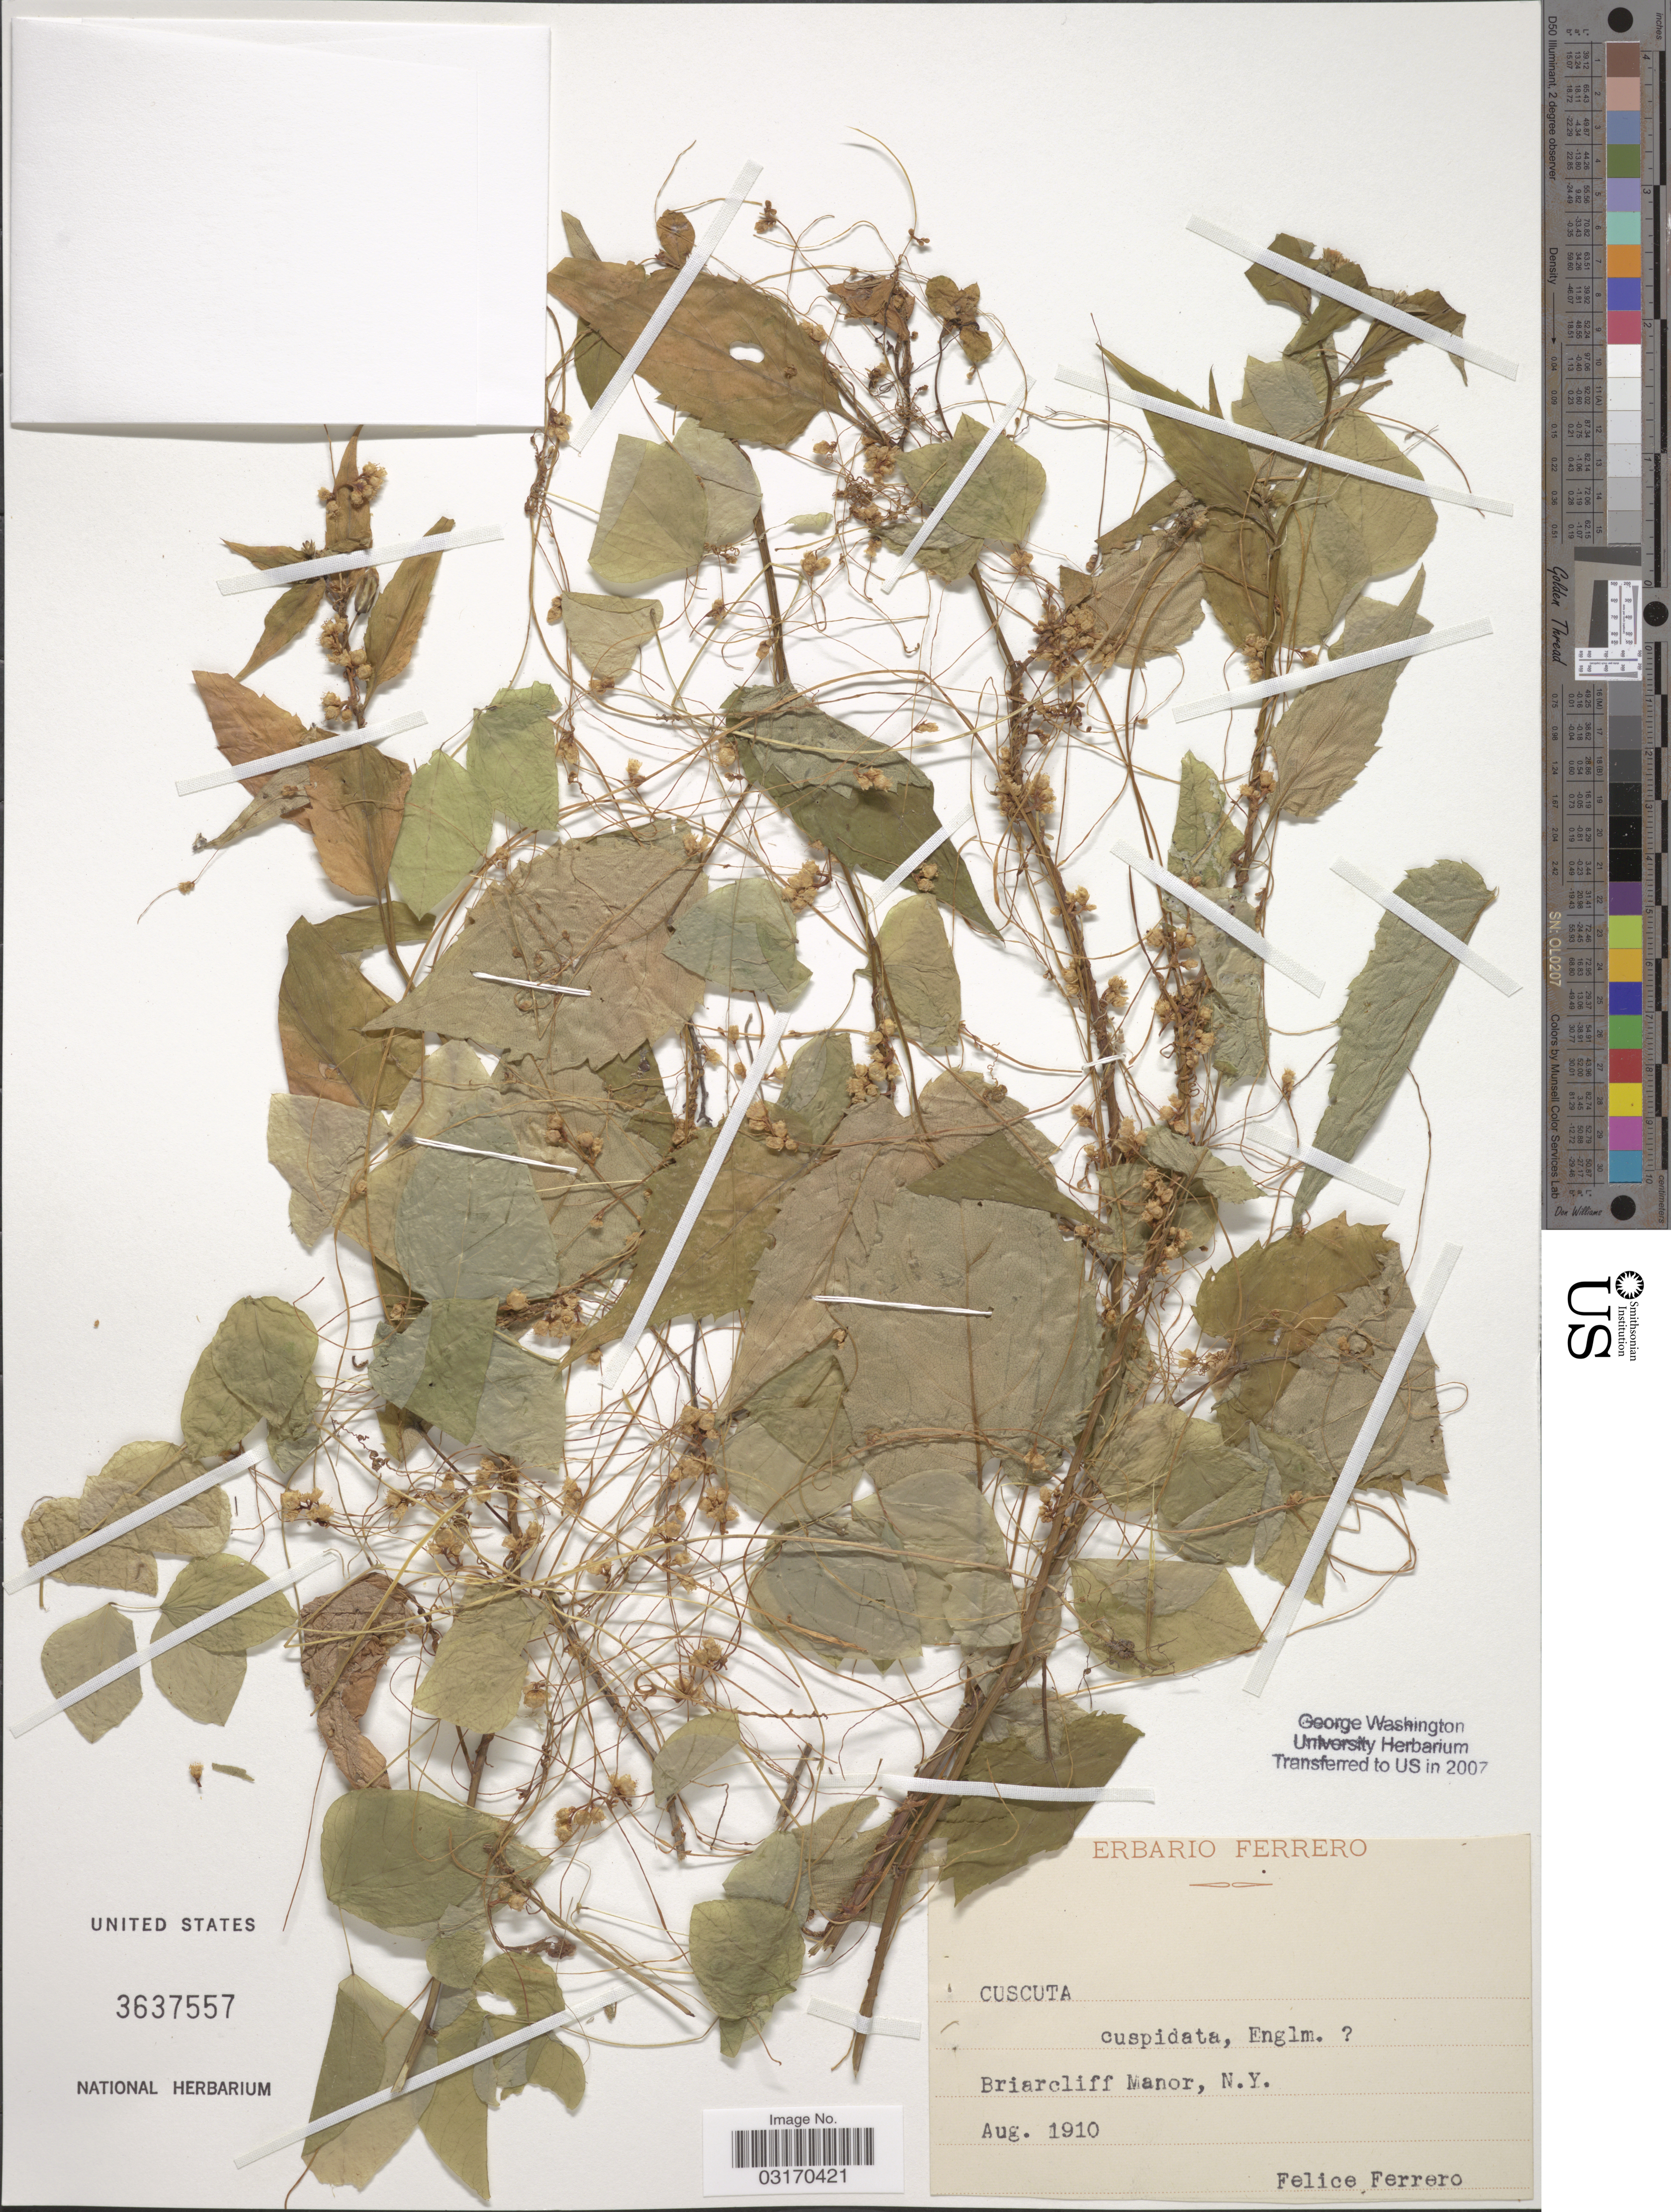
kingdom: Plantae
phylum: Tracheophyta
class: Magnoliopsida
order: Solanales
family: Convolvulaceae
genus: Cuscuta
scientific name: Cuscuta sp.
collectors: F. Ferrero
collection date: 1910-08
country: United States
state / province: New York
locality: Braircliff Manor.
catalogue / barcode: US 3637557